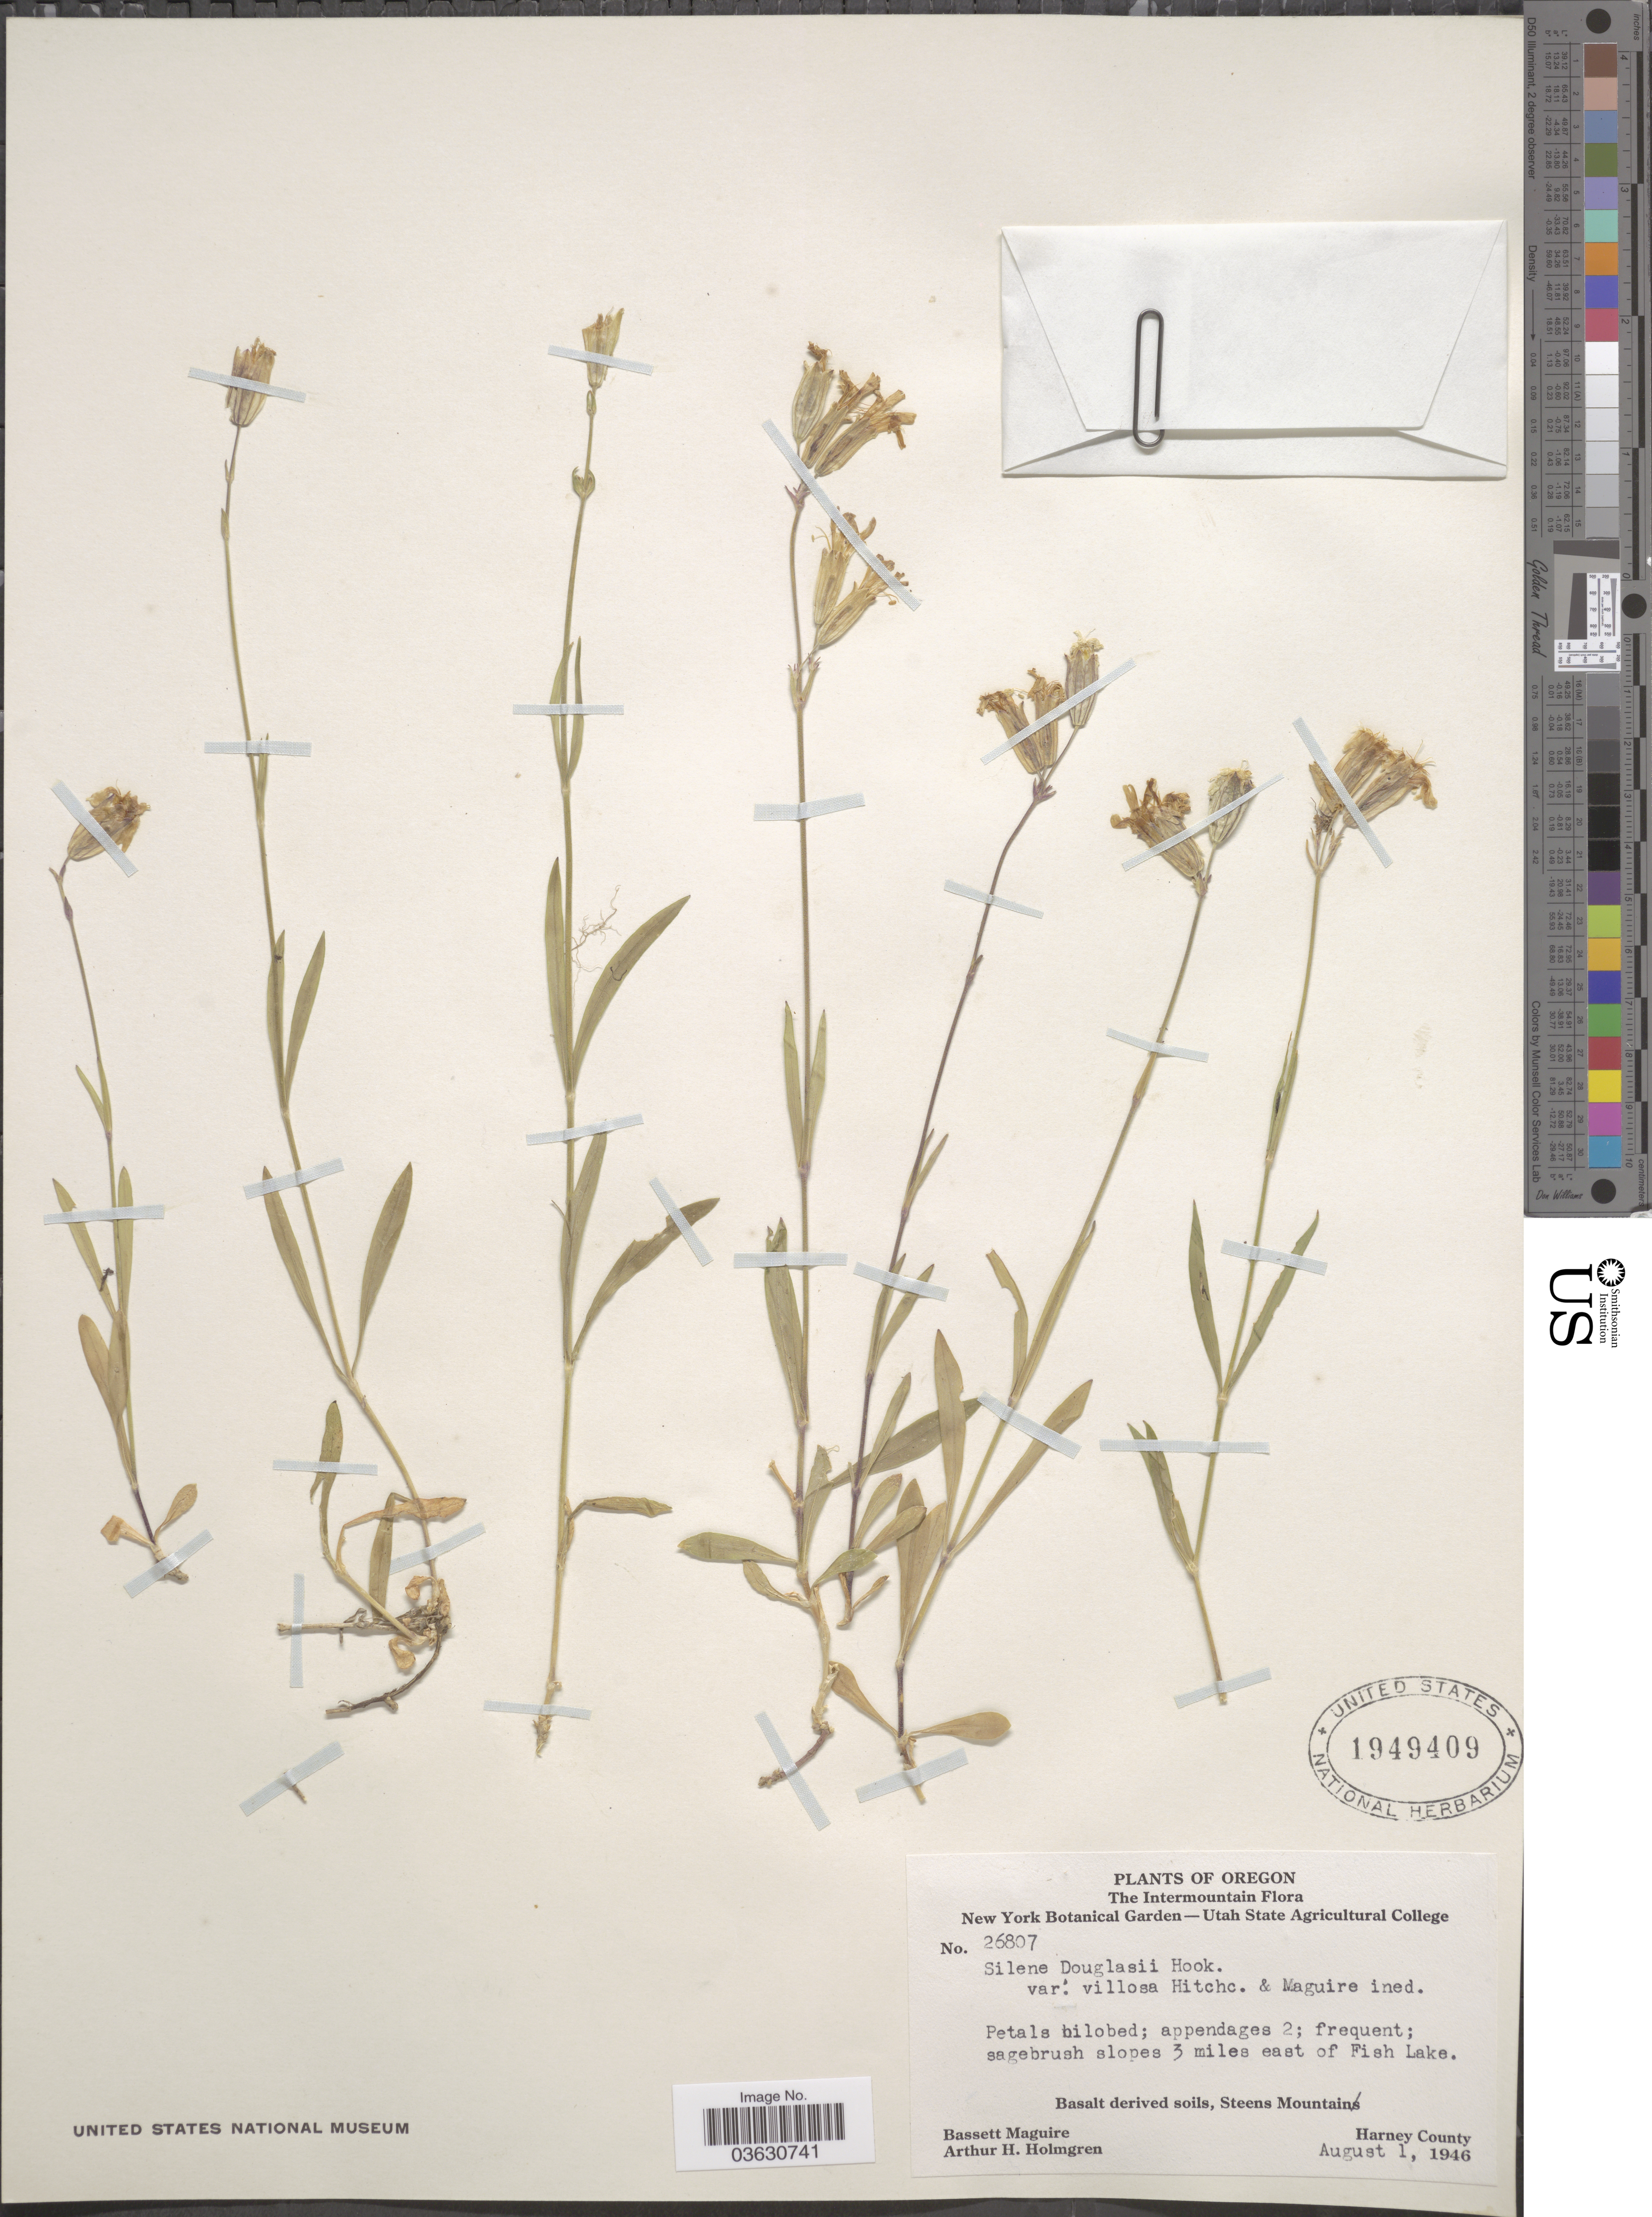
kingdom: Plantae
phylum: Tracheophyta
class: Magnoliopsida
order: Caryophyllales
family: Caryophyllaceae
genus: Silene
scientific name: Silene douglasii var. villosa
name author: C.L. Hitchc. & Maguire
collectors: B. Maguire & A. H. Holmgren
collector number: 26807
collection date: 1946-08-01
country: United States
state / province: Oregon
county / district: Harney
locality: The Intermountain. Sagebrush slopes 3 miles east of Fish Lake. Basalt derived soils, Steens Mountains. Harney County.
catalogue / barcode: US 1949409